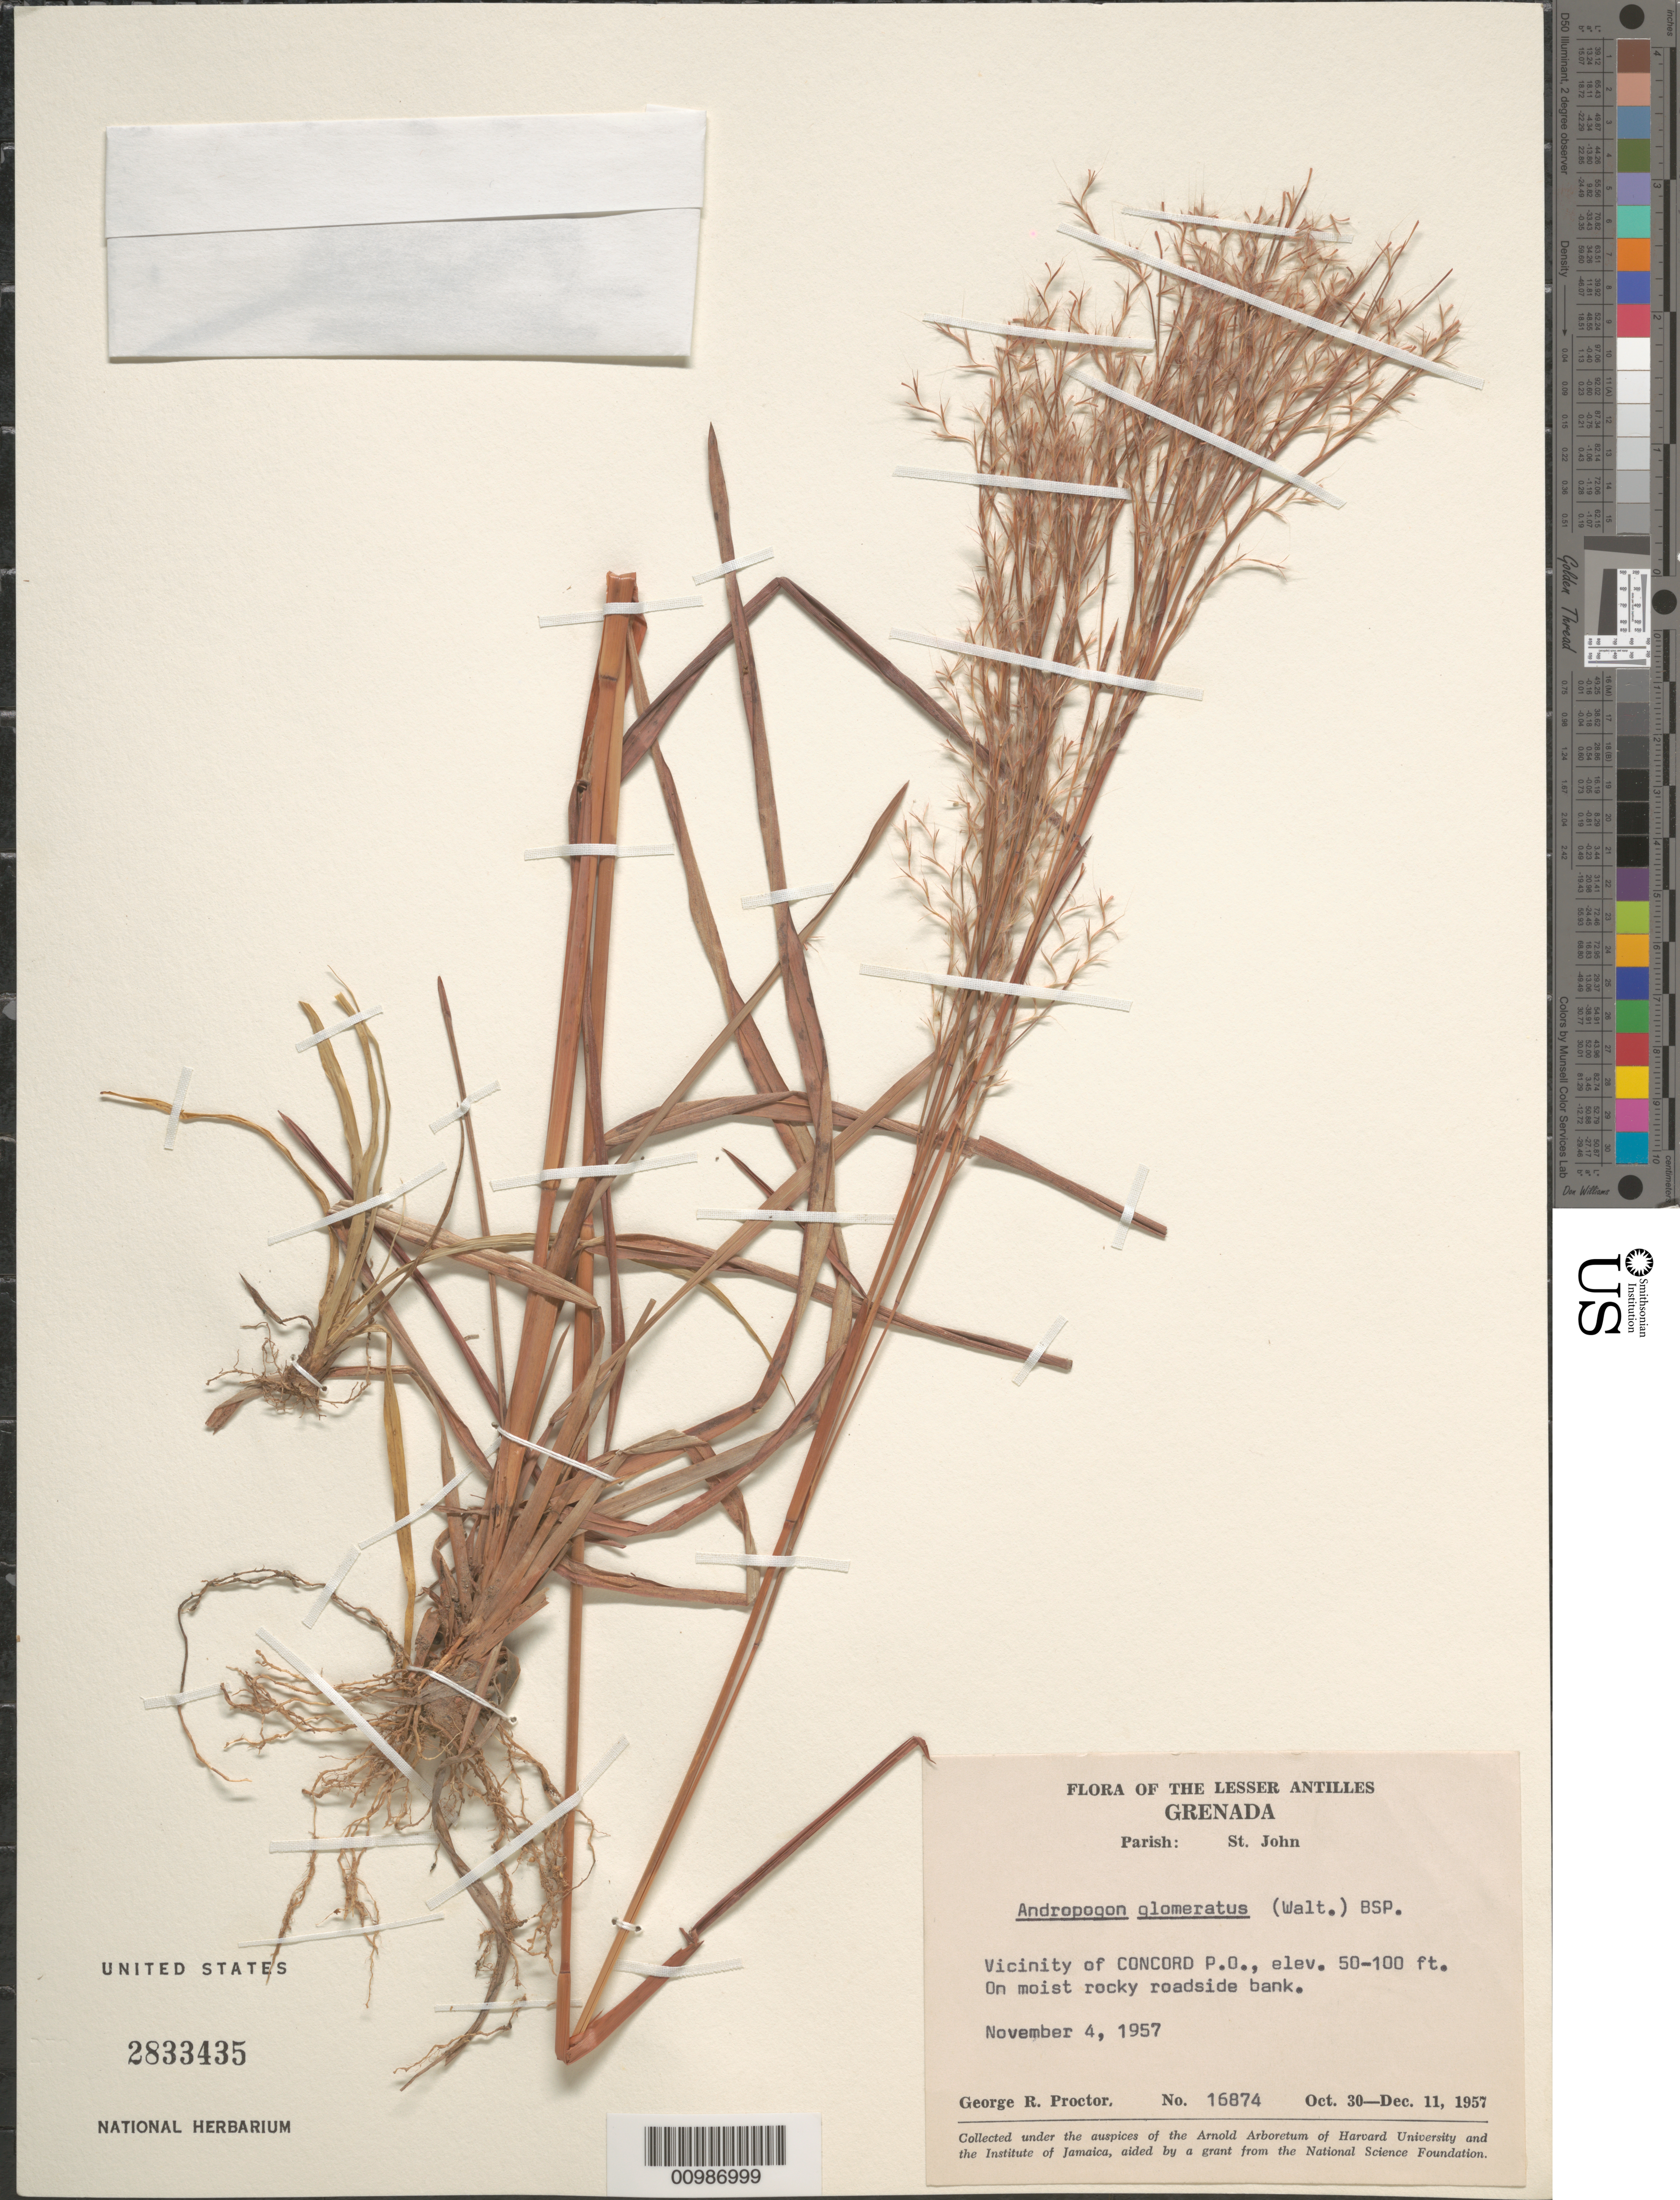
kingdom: Plantae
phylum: Tracheophyta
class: Liliopsida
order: Poales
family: Poaceae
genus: Andropogon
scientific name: Andropogon glomeratus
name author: (Walter) Britton, Stearns & Poggenb.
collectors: G. R. Proctor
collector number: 16874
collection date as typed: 04 Nov 1957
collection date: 1957-11-04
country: Grenada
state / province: Saint John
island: Grenada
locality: vicinity of Concord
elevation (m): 15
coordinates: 0 N, 0 E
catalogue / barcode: US 2833435